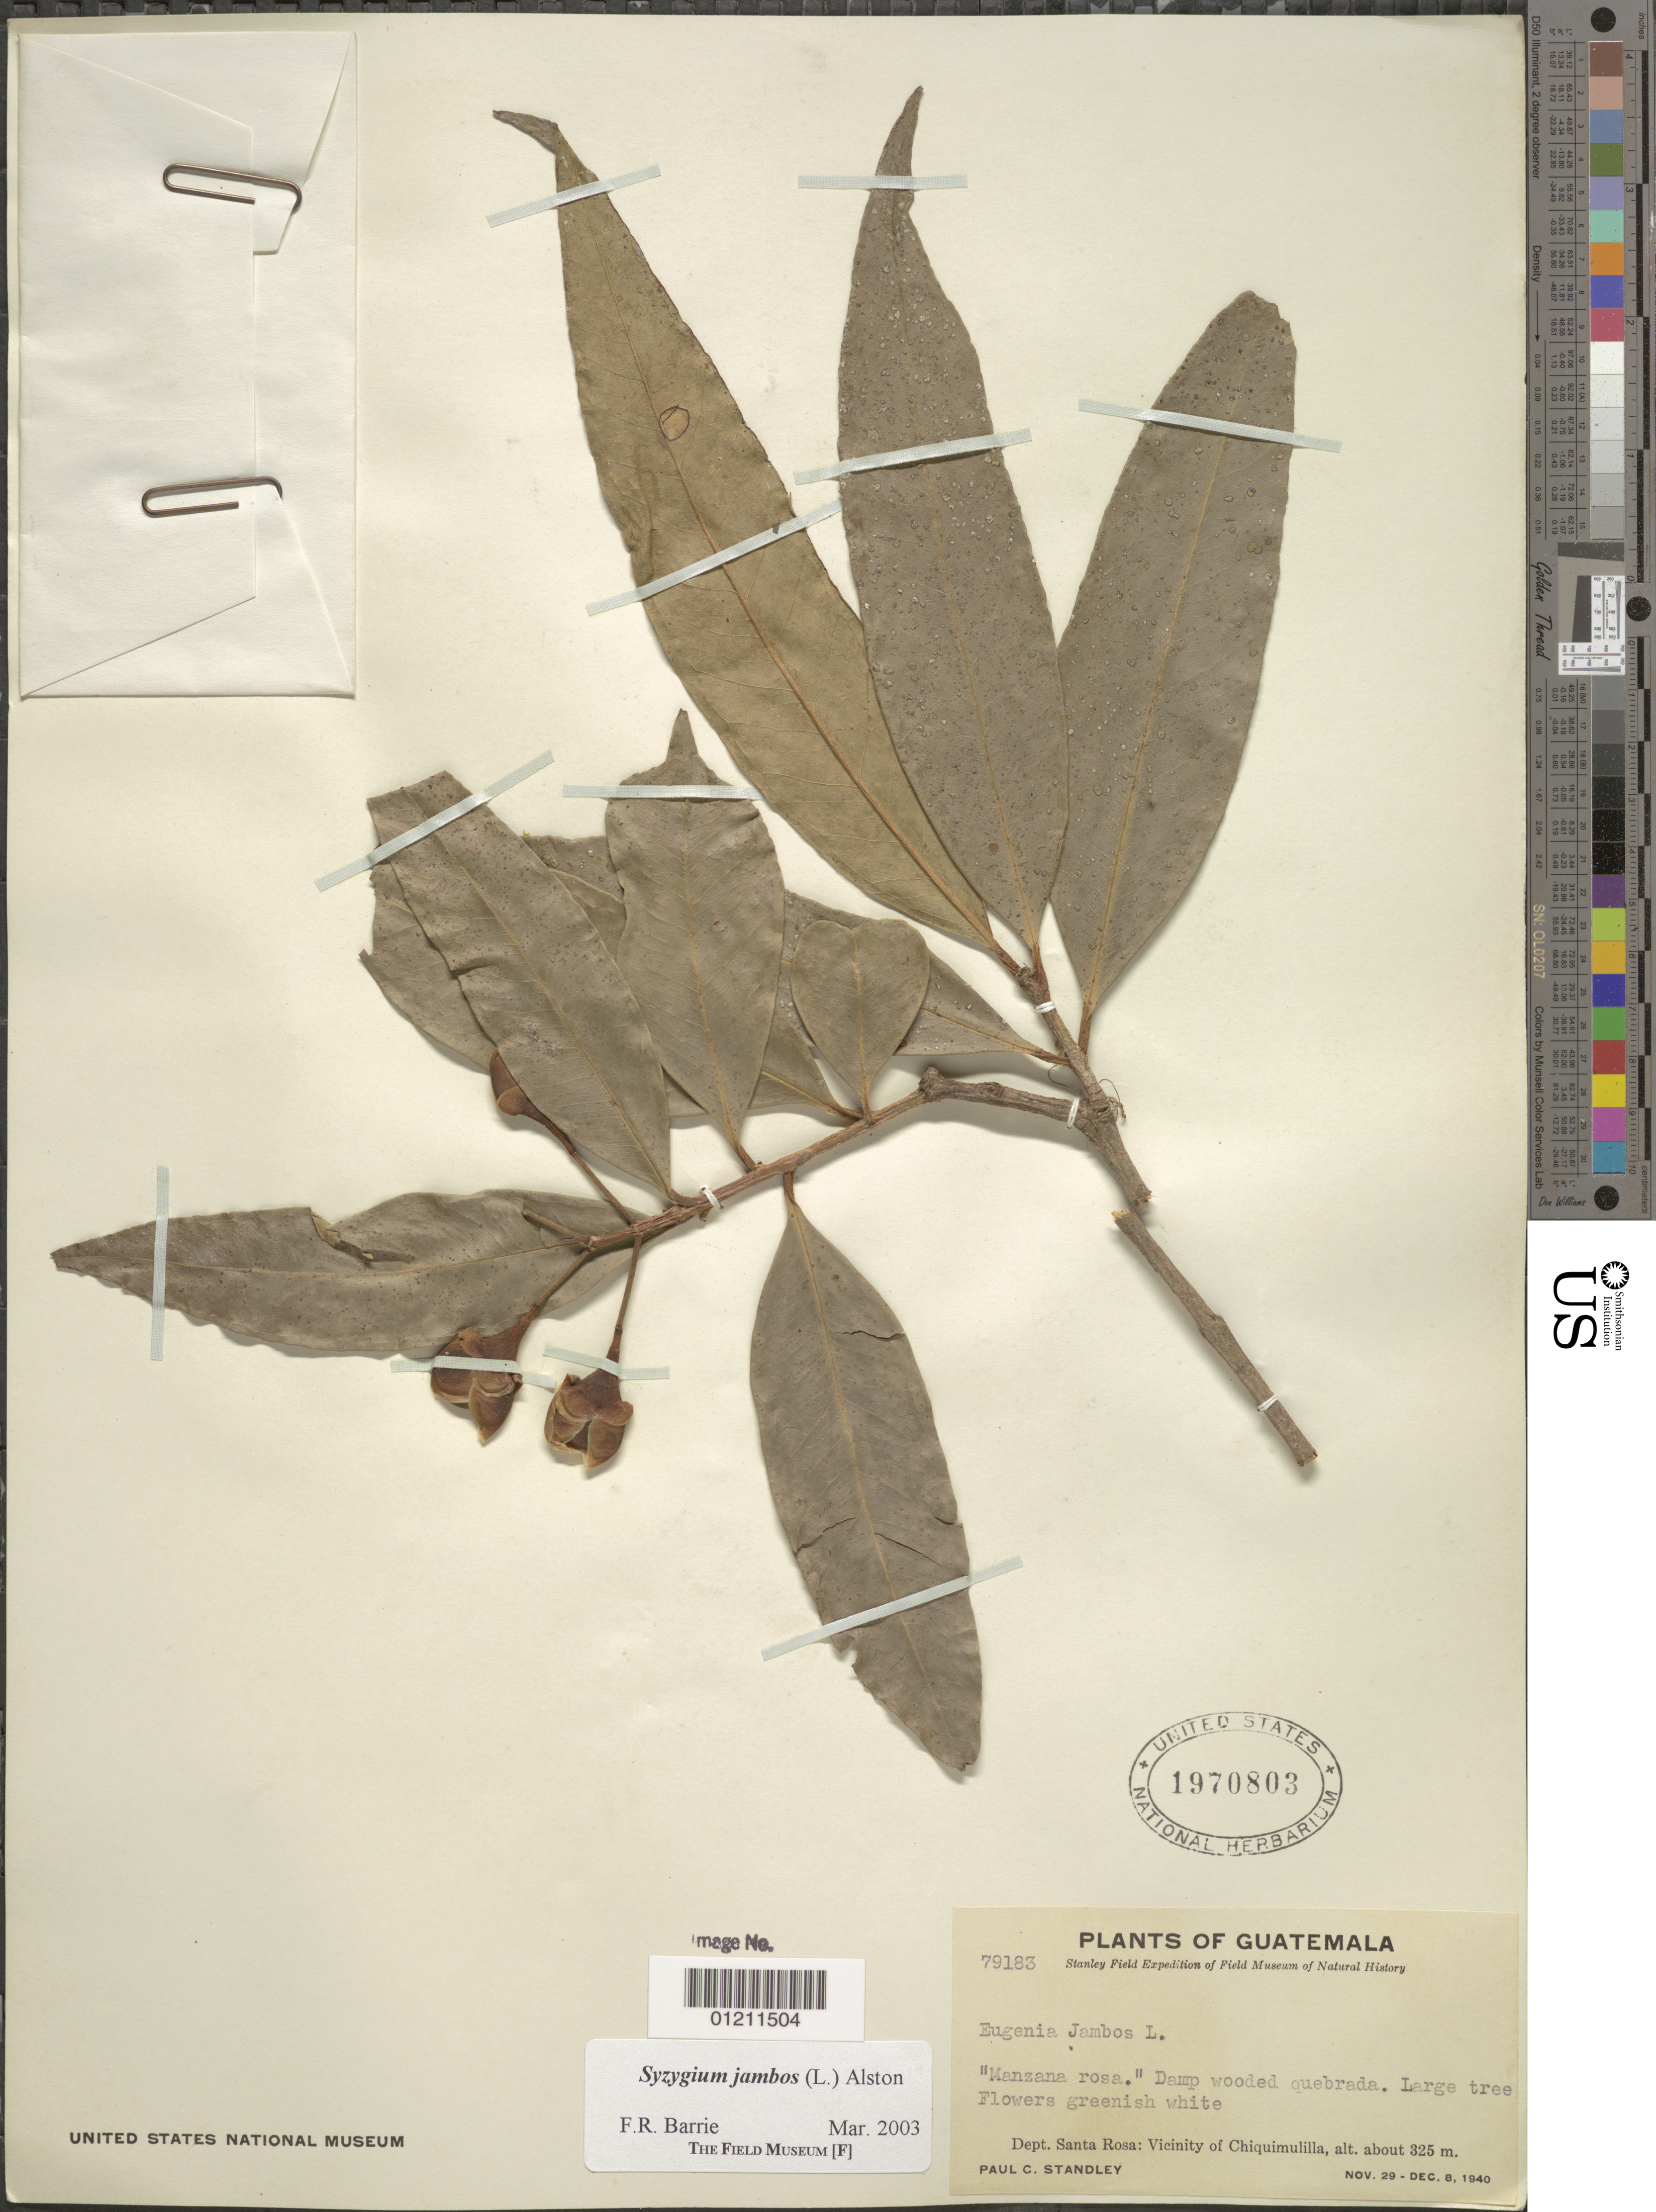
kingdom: Plantae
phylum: Tracheophyta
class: Magnoliopsida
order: Myrtales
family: Myrtaceae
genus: Syzygium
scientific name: Syzygium jambos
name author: (L.) Alston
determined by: Barrie, F. R.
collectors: P. C. Standley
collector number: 79183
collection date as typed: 29 Nov 1940 to 08 Dec 1940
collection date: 1940-11-29/1940-12-08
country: Guatemala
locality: Dept. Santa Rosa: vicinity of Chiquimulilla.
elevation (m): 325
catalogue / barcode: US 1970803